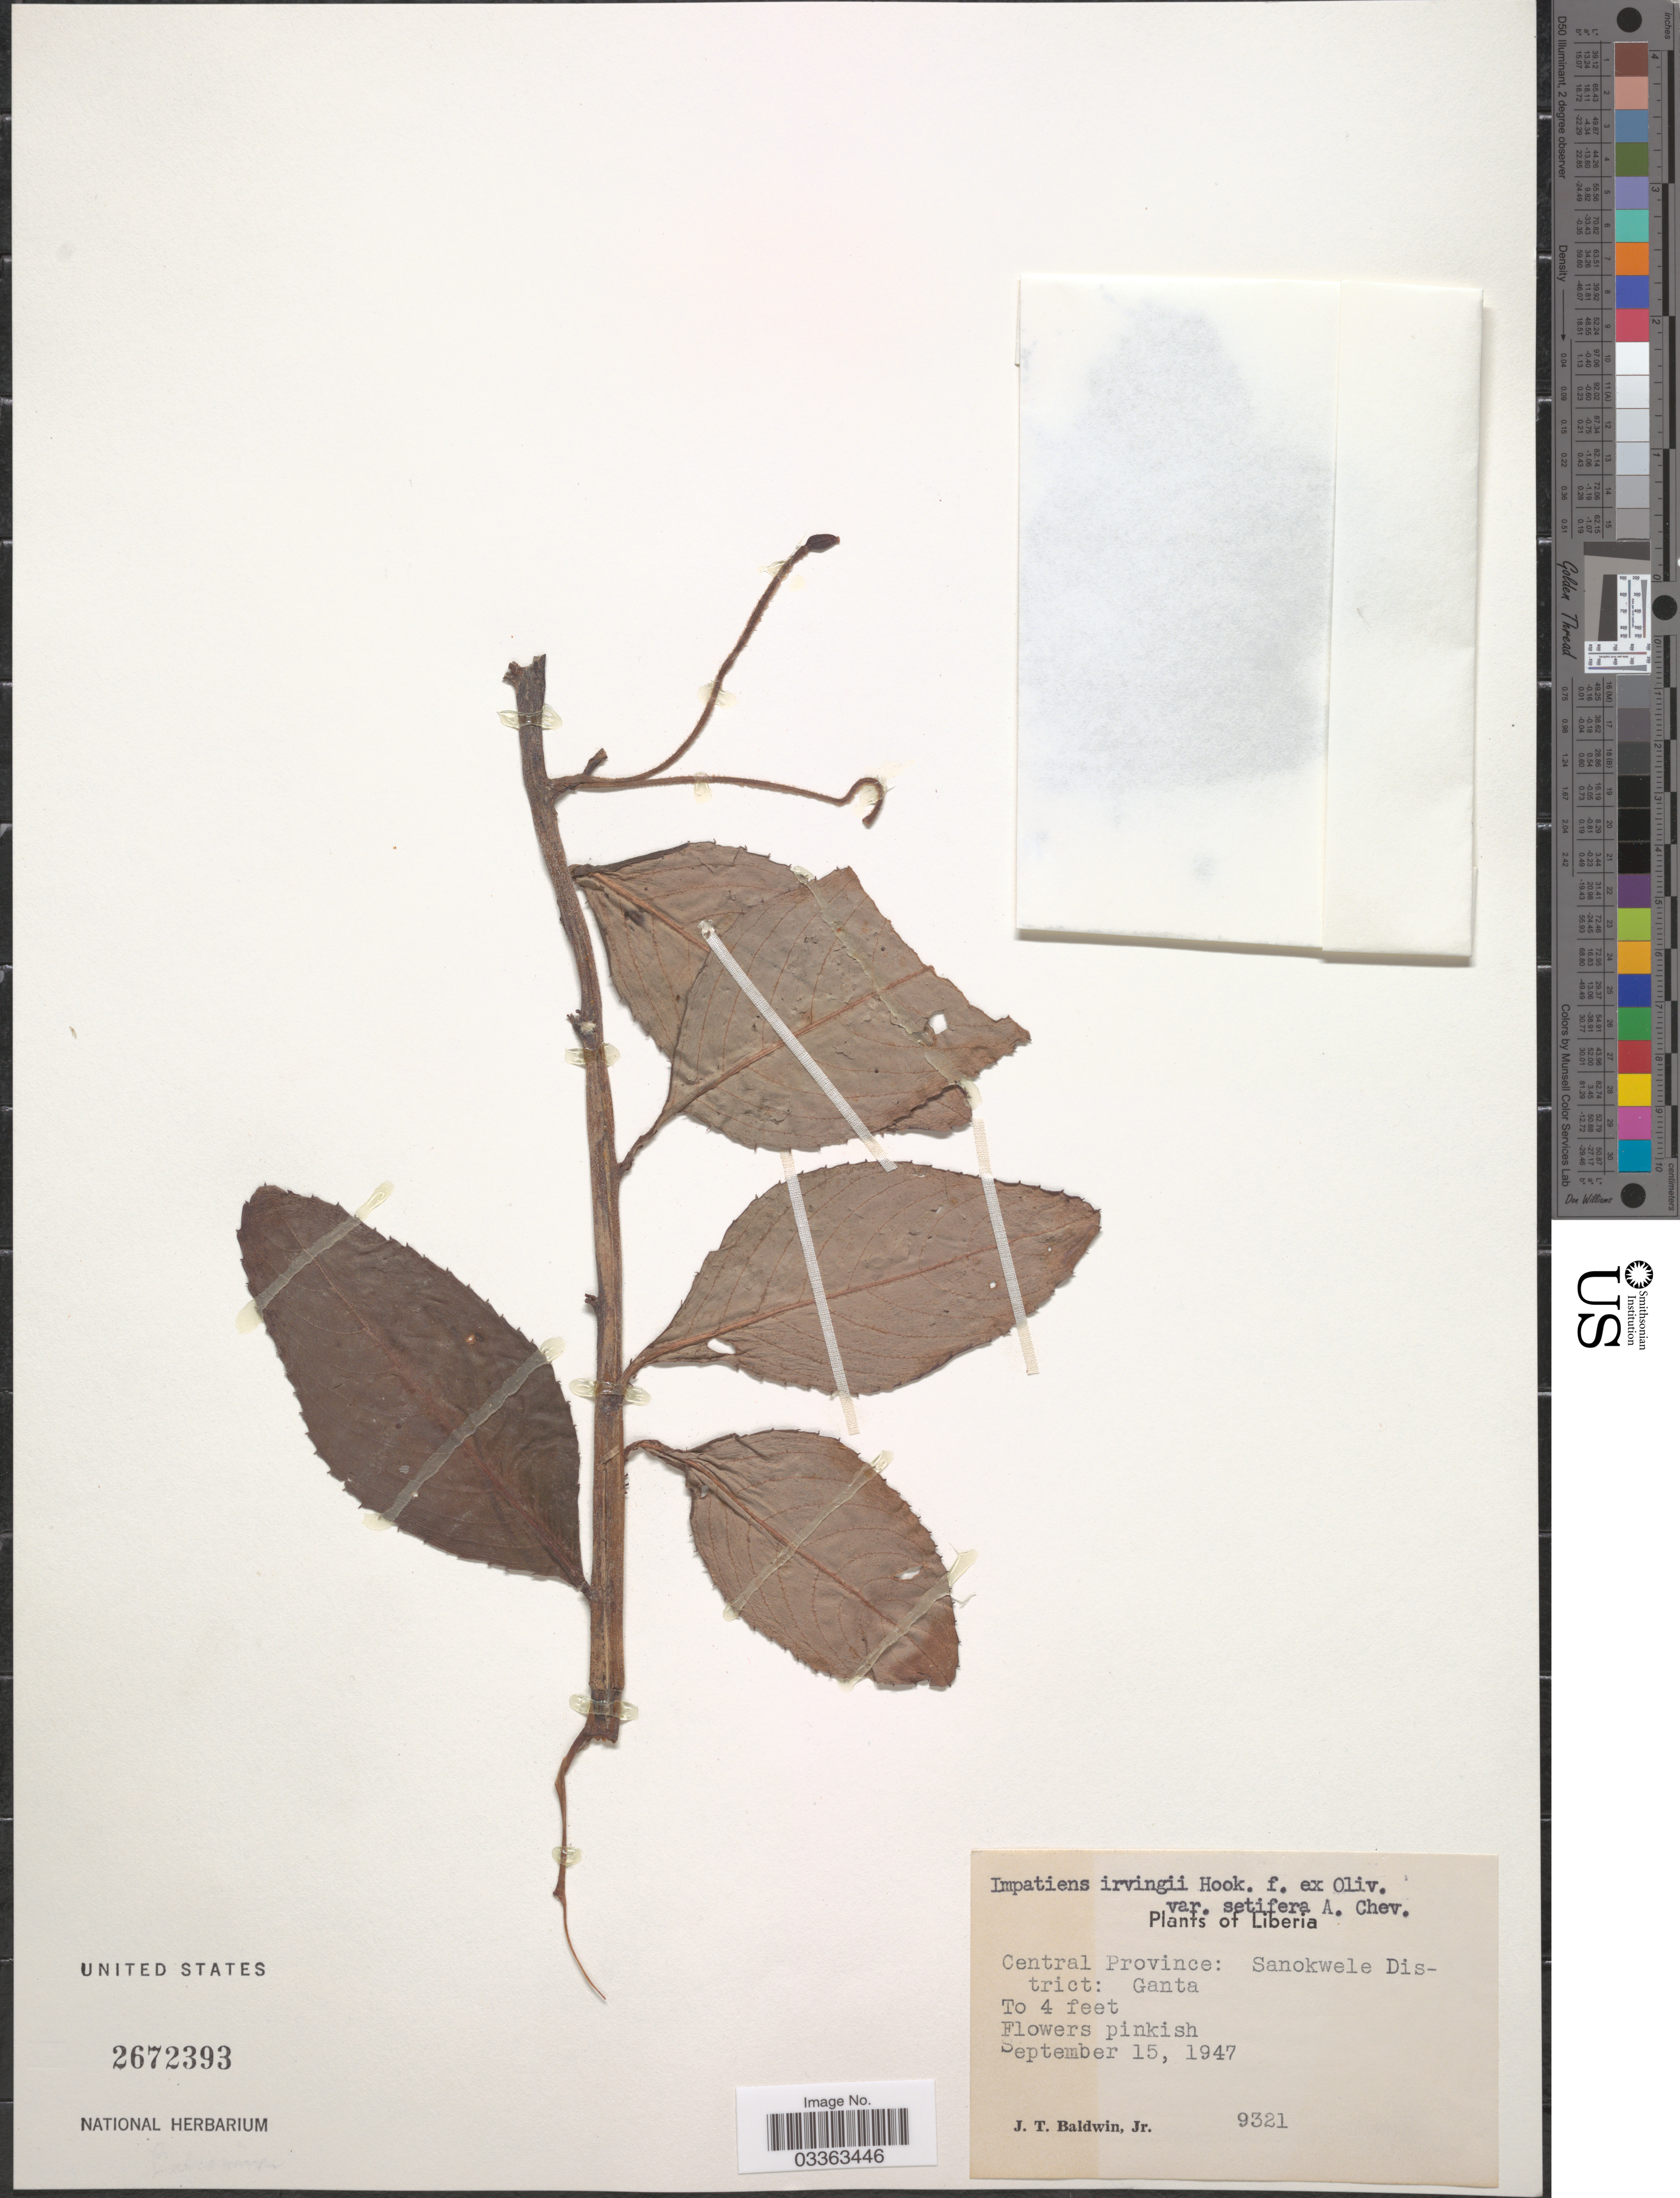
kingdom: Plantae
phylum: Tracheophyta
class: Magnoliopsida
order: Ericales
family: Balsaminaceae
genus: Impatiens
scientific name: Impatiens irvingii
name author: Hook. f.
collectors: J. T. Baldwin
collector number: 8321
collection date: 1947-09-15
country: Liberia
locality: Central Province: Sanokwele District: Ganta.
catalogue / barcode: US 2672393